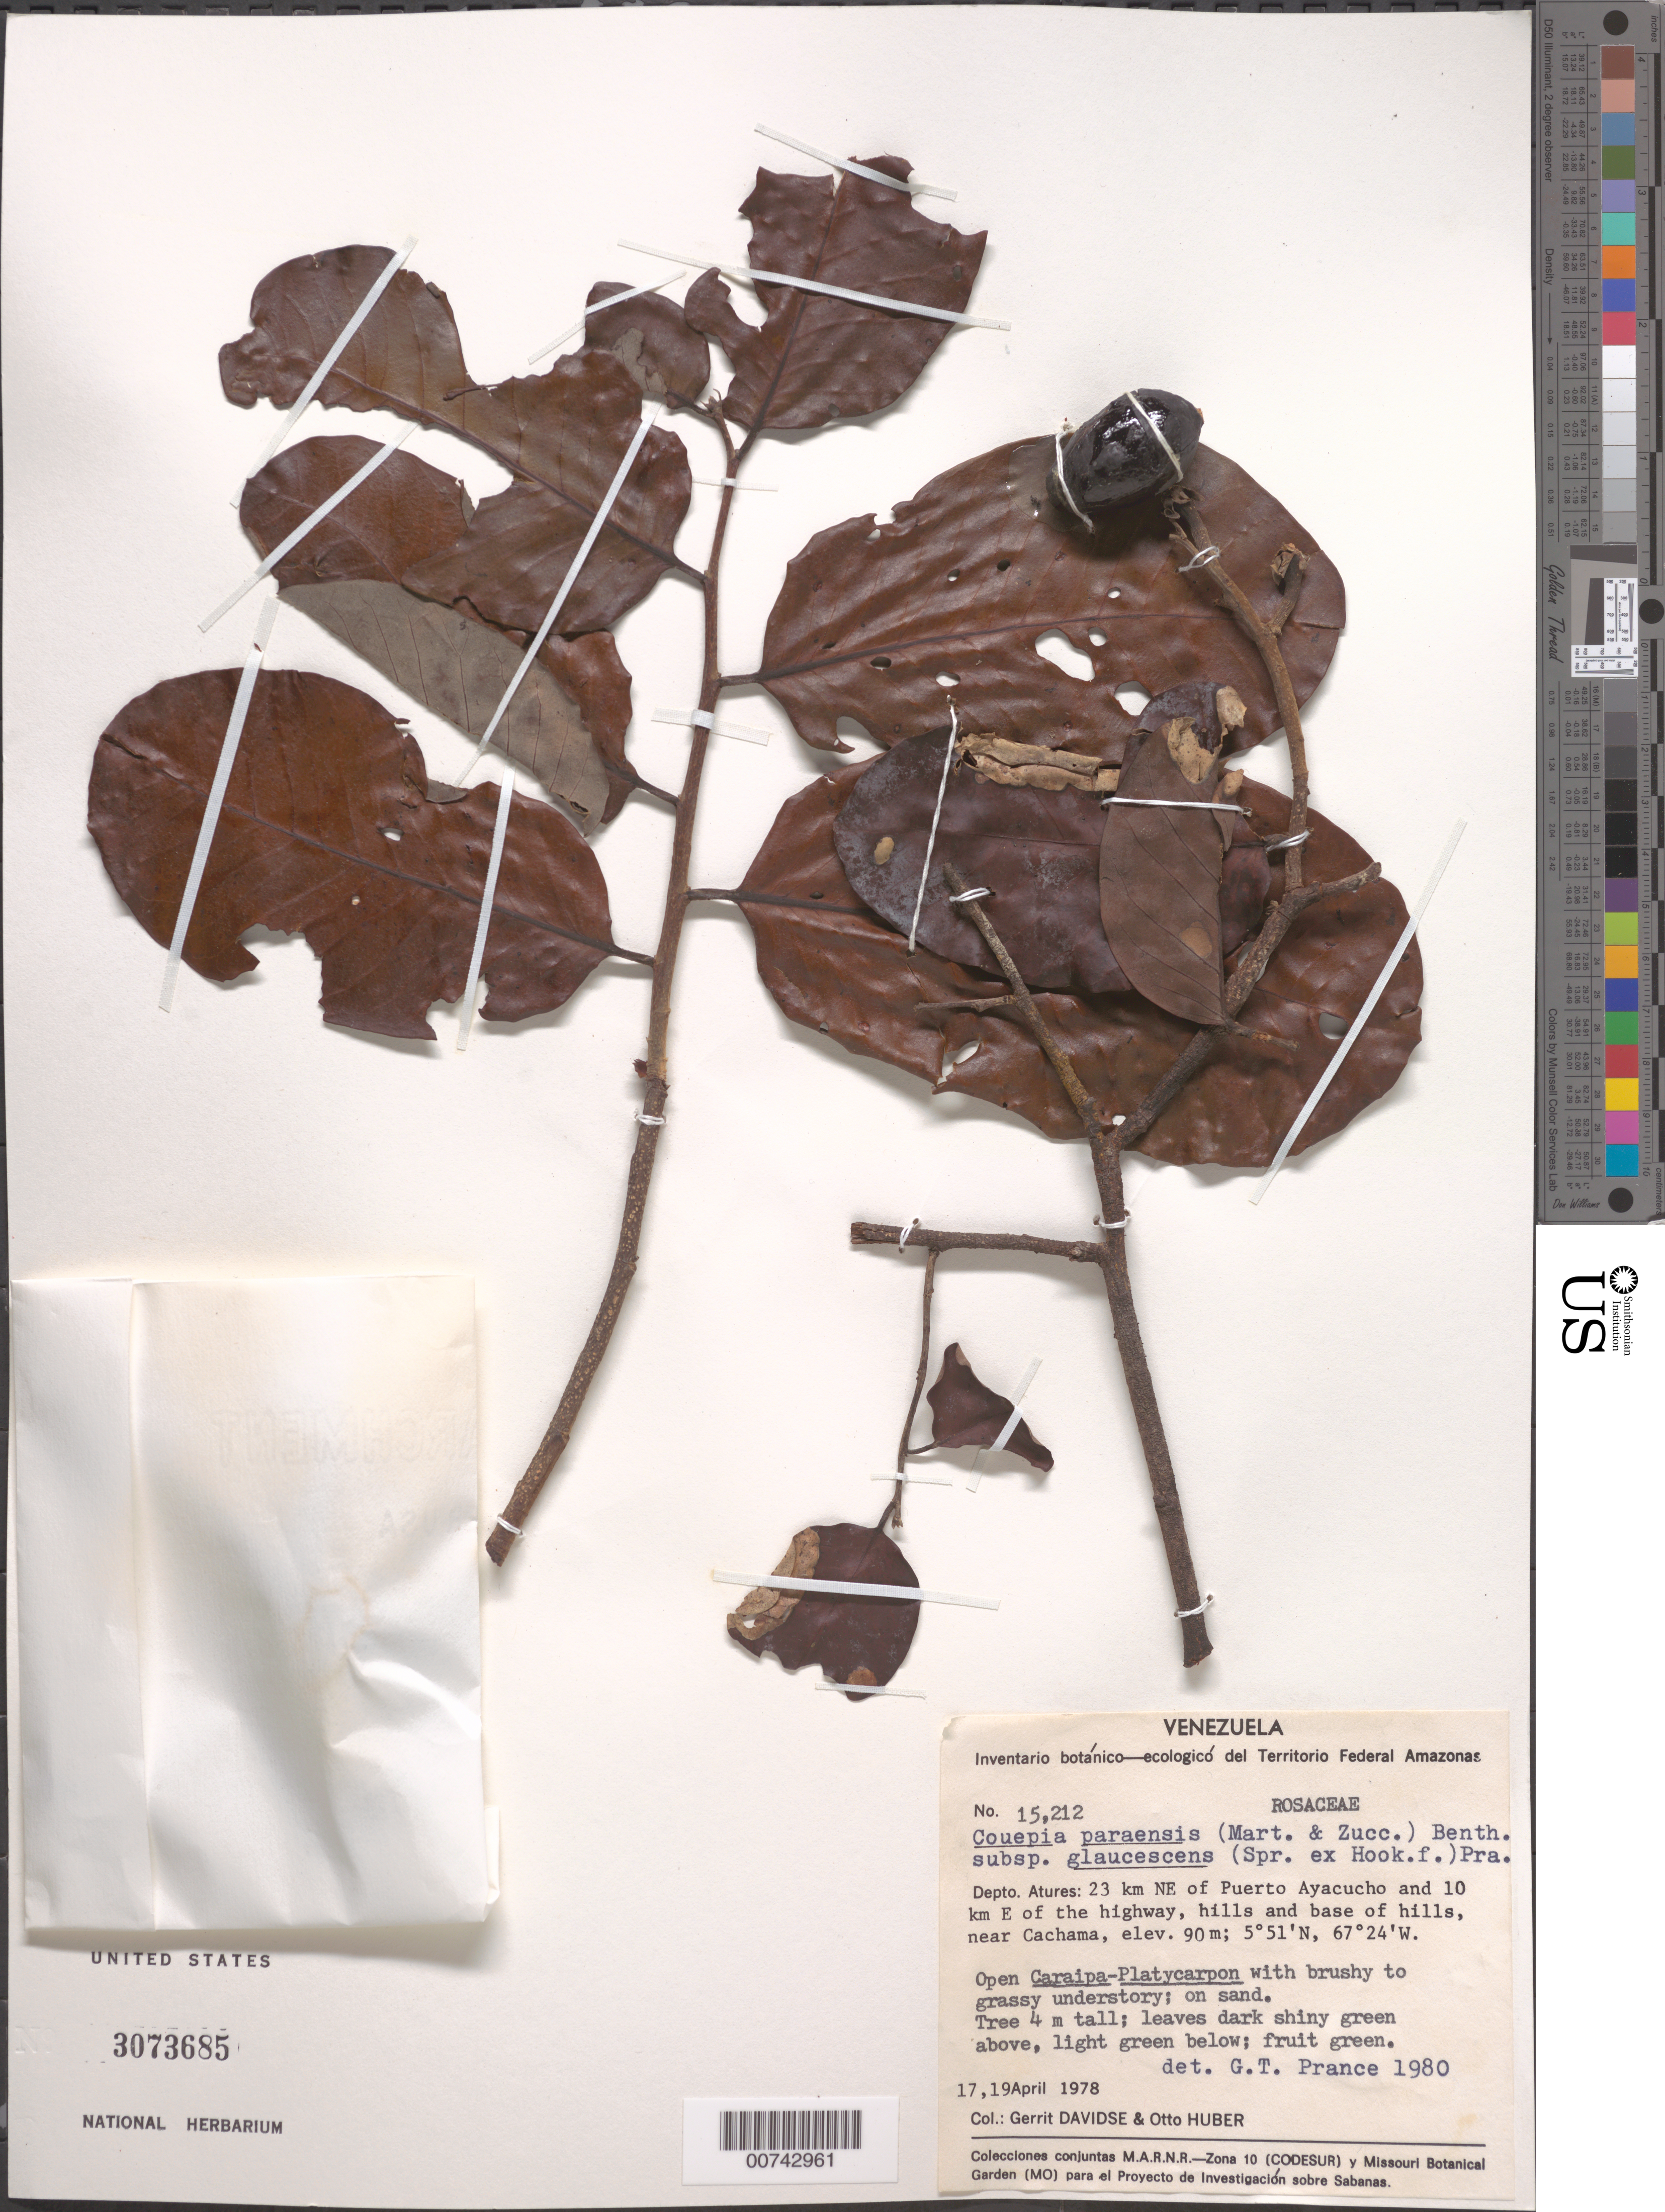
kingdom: Plantae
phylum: Tracheophyta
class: Magnoliopsida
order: Malpighiales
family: Chrysobalanaceae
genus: Couepia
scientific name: Couepia paraensis subsp. glaucescens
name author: (Spruce ex Hook. f.) Prance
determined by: Prance, G. T.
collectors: G. Davidse & O. Huber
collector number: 15212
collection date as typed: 17-Apr-78 and 19-Apr-78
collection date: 1978-04-17,1978-04-19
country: Venezuela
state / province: Amazonas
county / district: Atures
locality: Puerto Ayacucho, 23 km NE of, 10 km E of highway to El Burro, near Cachama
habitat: Hills and base of hills, open Caraipa-Platycarpon with brushy to grassy understory, on sand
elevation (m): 90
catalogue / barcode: US 3073685